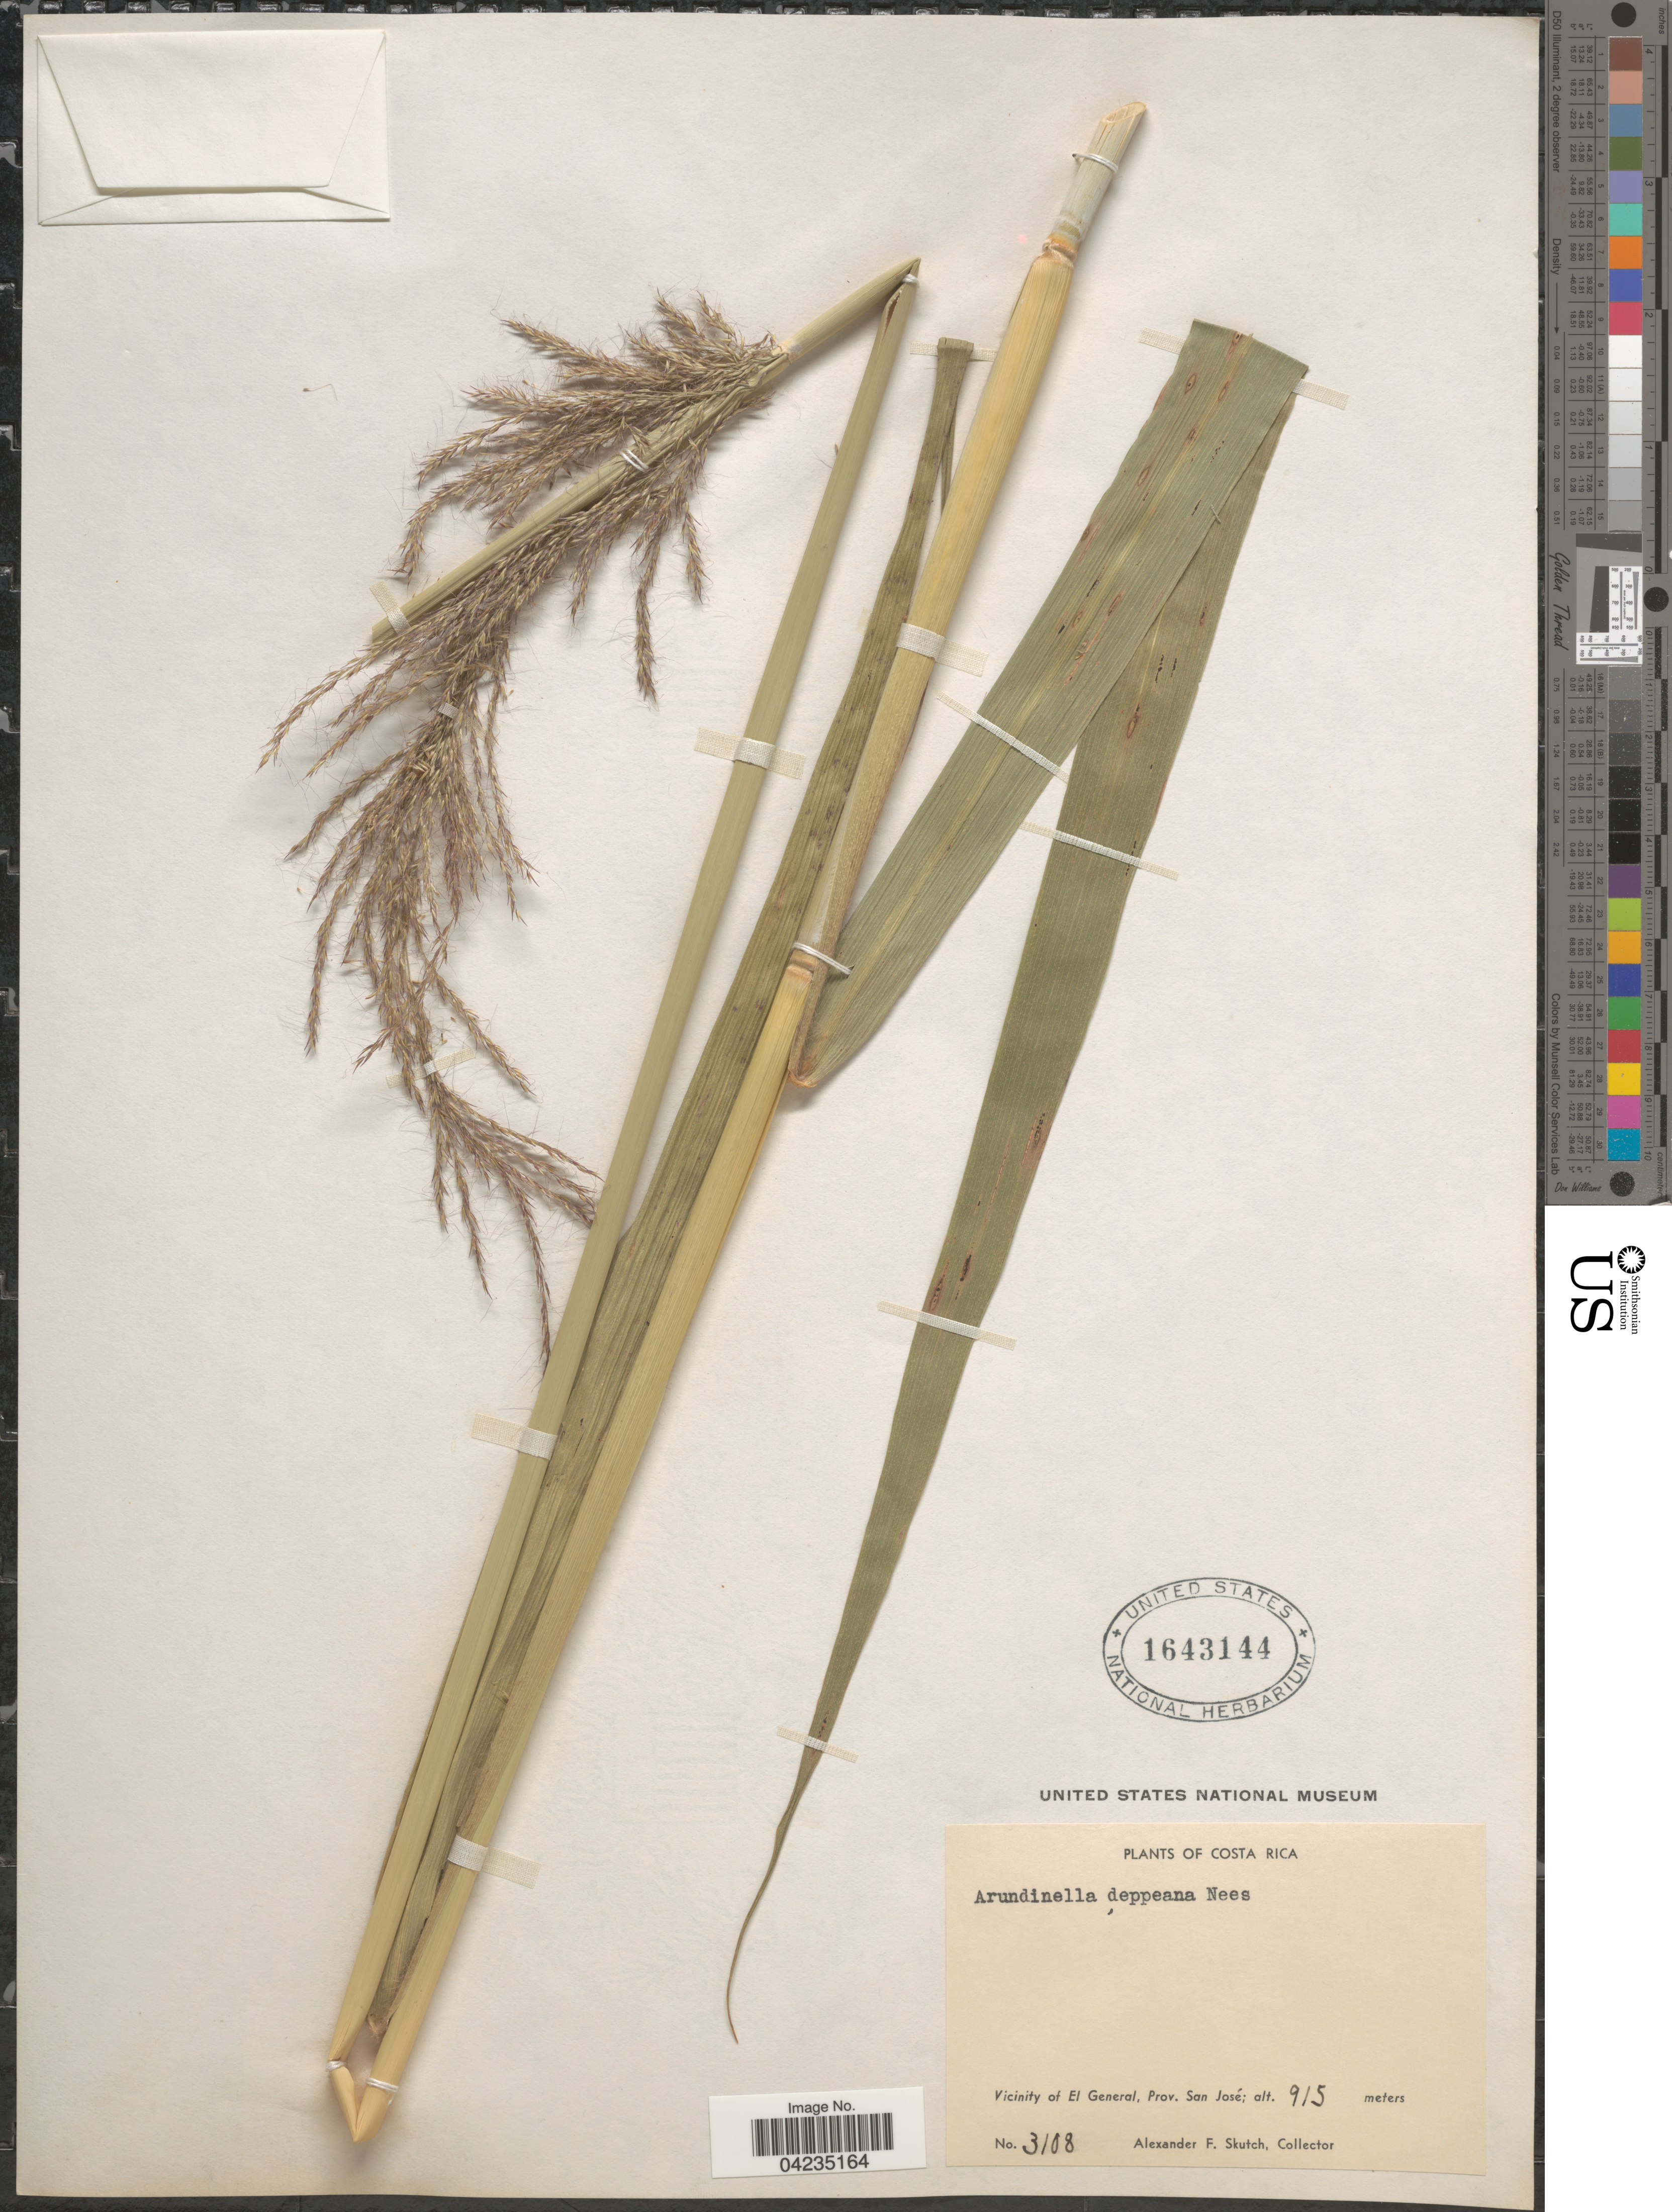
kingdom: Plantae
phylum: Tracheophyta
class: Liliopsida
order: Poales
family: Poaceae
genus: Arundinella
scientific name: Arundinella deppeana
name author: Nees ex Steud.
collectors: A. F. Skutch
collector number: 3108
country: Costa Rica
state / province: San José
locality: Vicinity of El General.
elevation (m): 915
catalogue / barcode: US 1643144